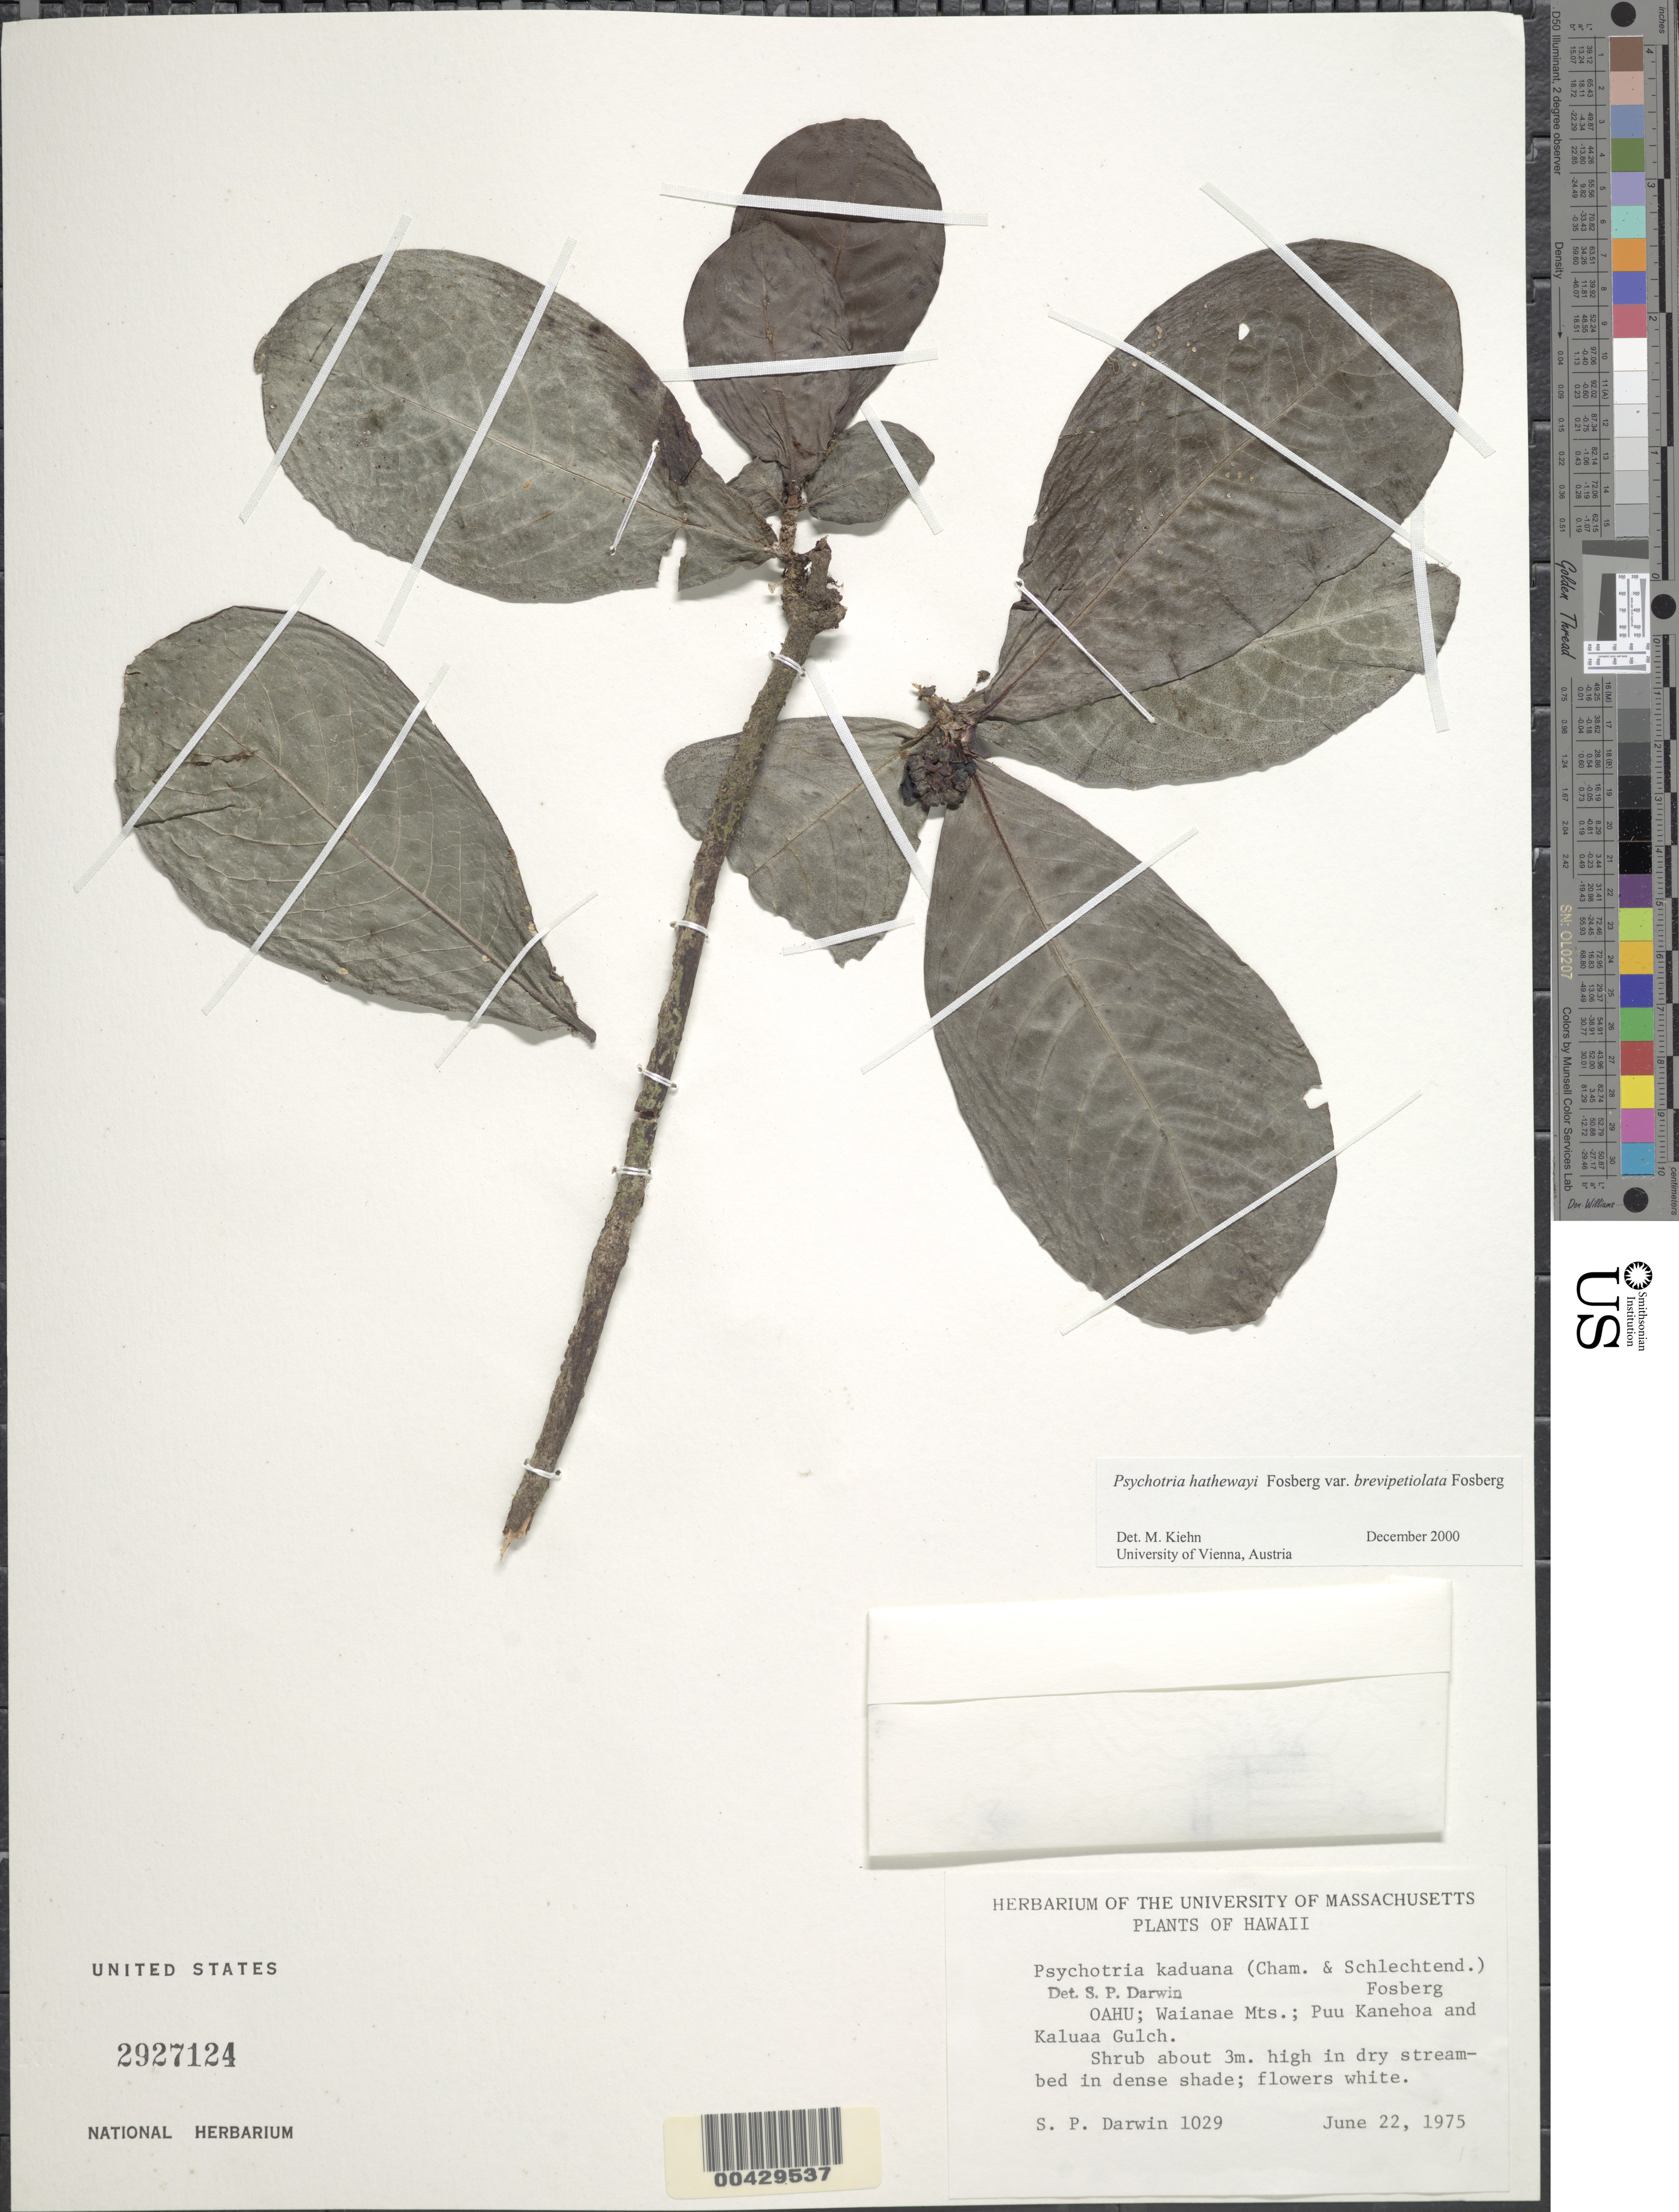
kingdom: Plantae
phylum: Tracheophyta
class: Magnoliopsida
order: Gentianales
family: Rubiaceae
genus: Psychotria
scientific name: Psychotria kaduana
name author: (Cham. & Schltdl.) Fosberg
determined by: Darwin, S. P.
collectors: S. P. Darwin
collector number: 1029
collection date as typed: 22 Jun 1975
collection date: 1975-06-22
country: United States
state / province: Hawaii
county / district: Honolulu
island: Oahu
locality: Waianae Mountains, Puu Kanehoa & Kaluaa Gulch.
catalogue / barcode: US 2927124